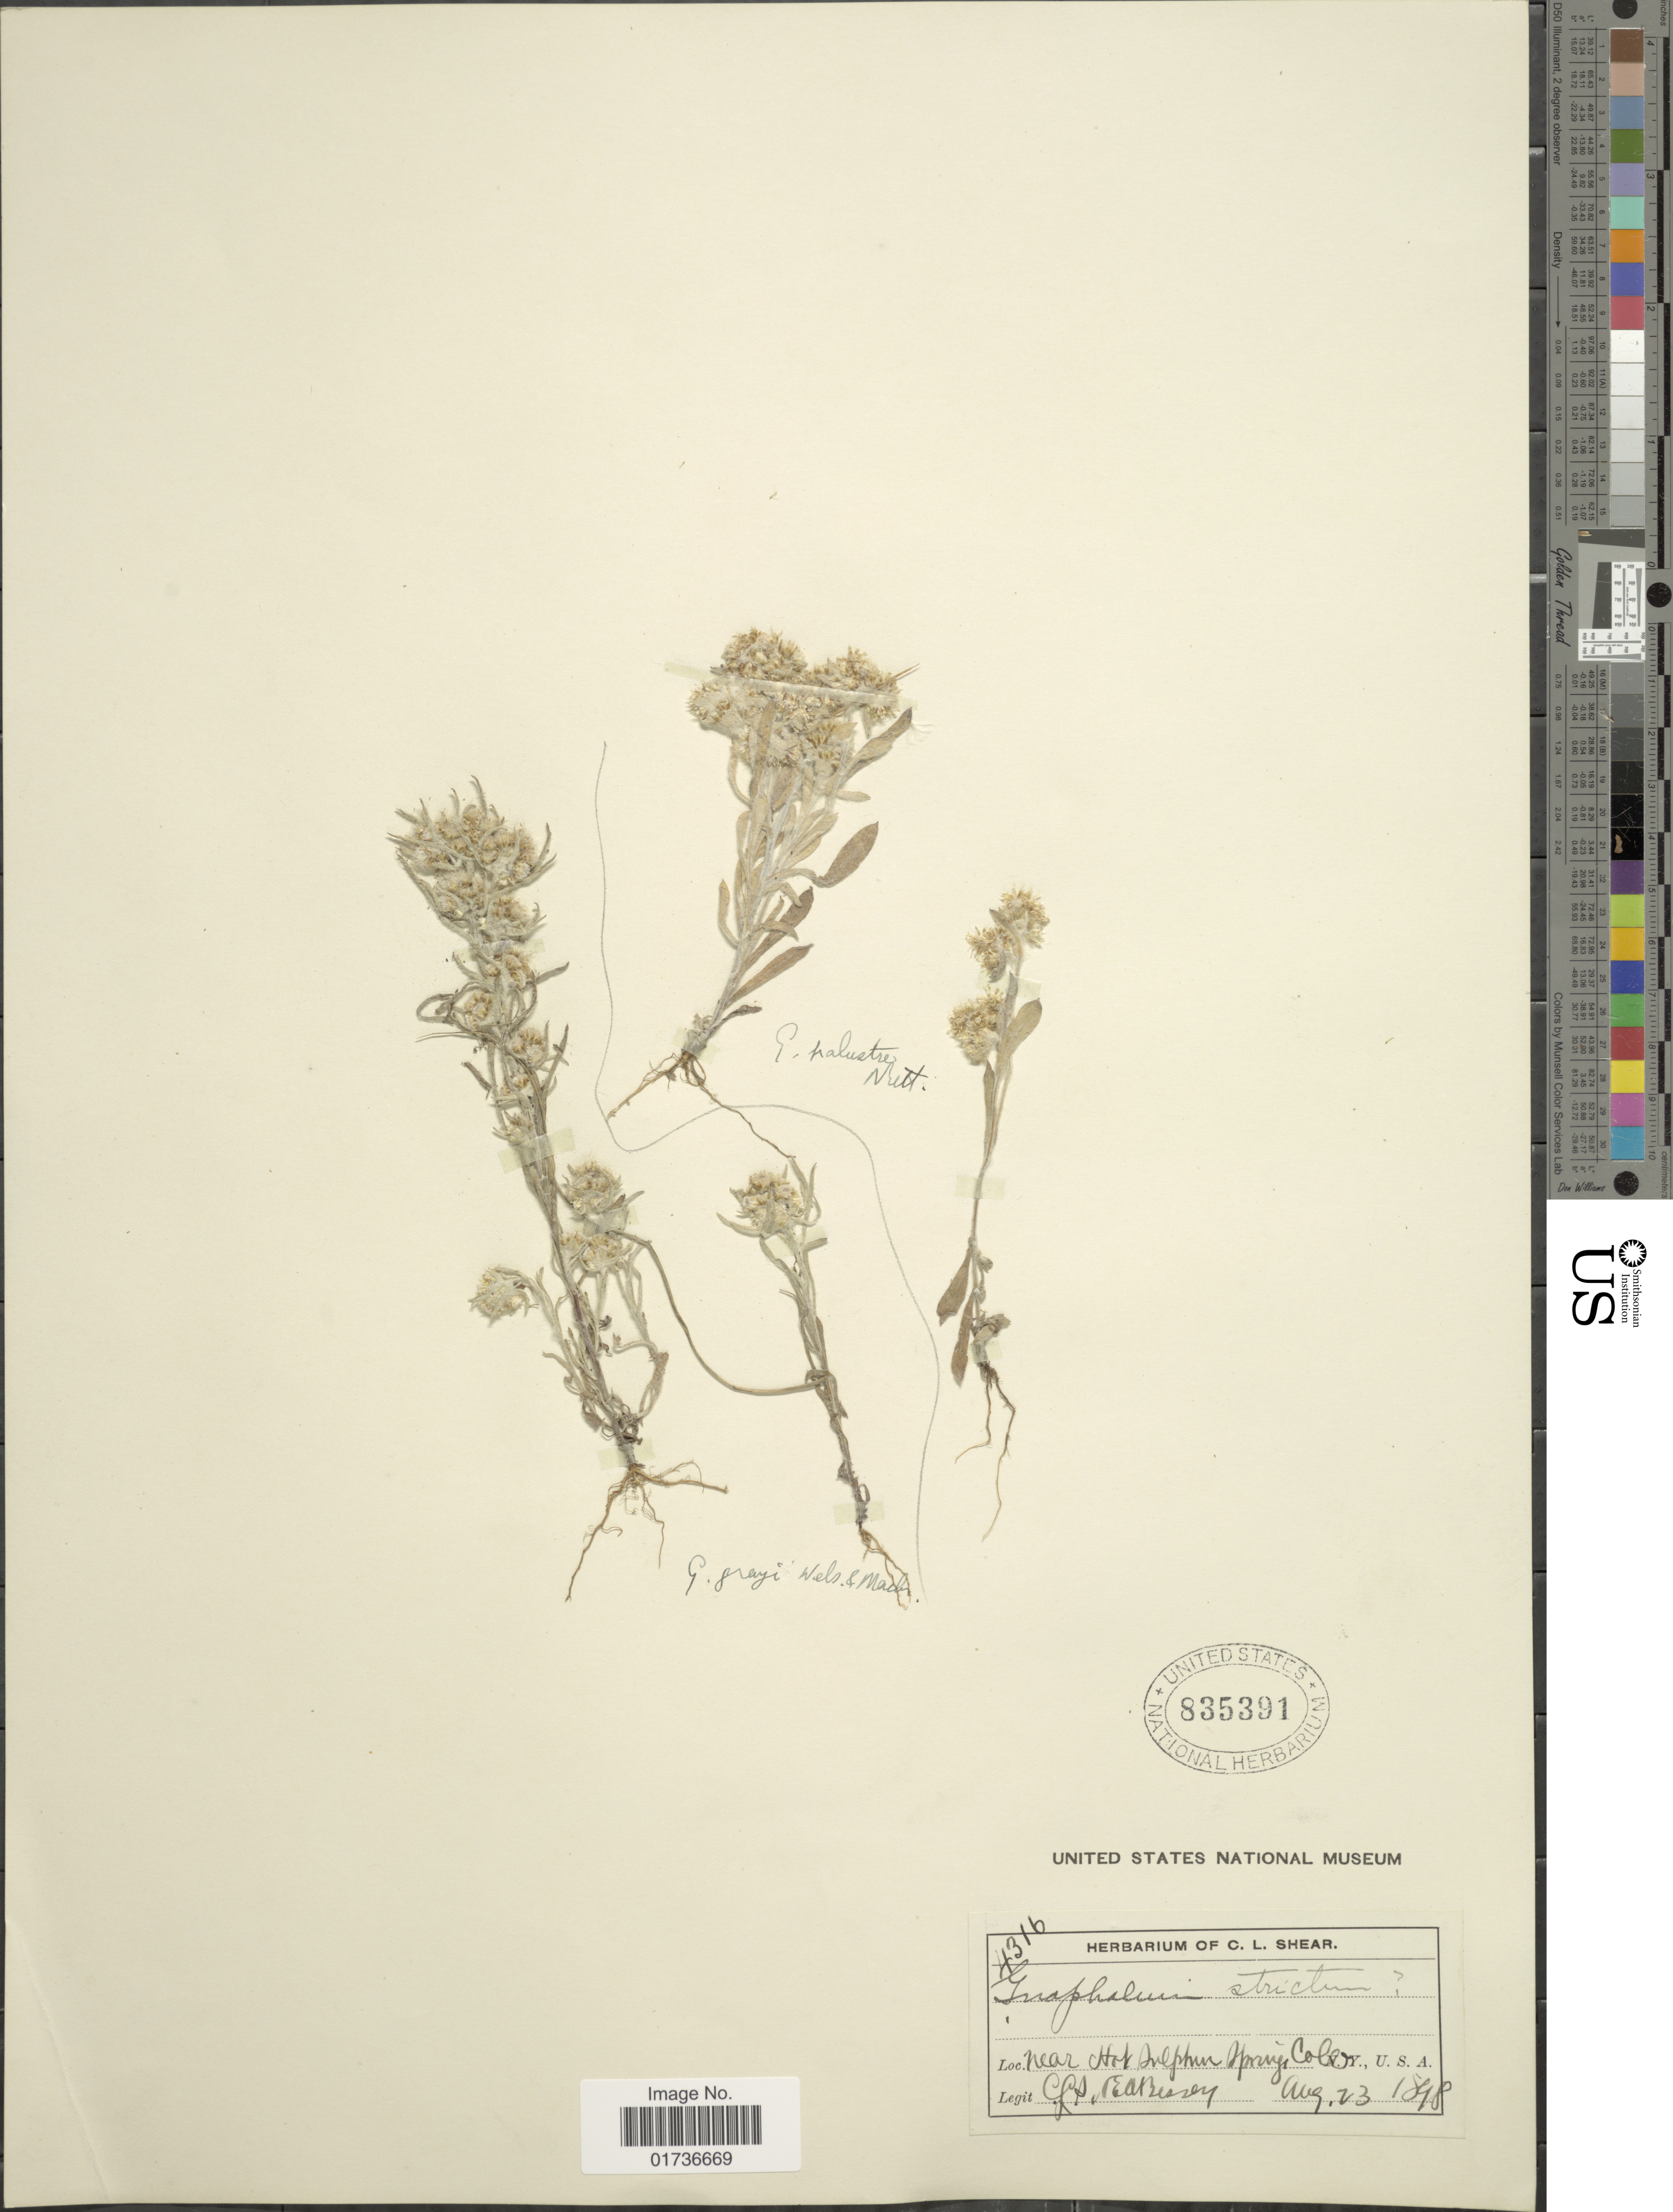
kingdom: Plantae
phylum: Tracheophyta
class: Magnoliopsida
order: Asterales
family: Asteraceae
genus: Gnaphalium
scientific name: Gnaphalium grayi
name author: A. Nelson & J.F. Macbr.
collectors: C. L. Shear & E. A. Bessey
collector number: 4316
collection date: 1898-08-23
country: United States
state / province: Colorado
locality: Near Hot Sulphur Springs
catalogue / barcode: US 835391